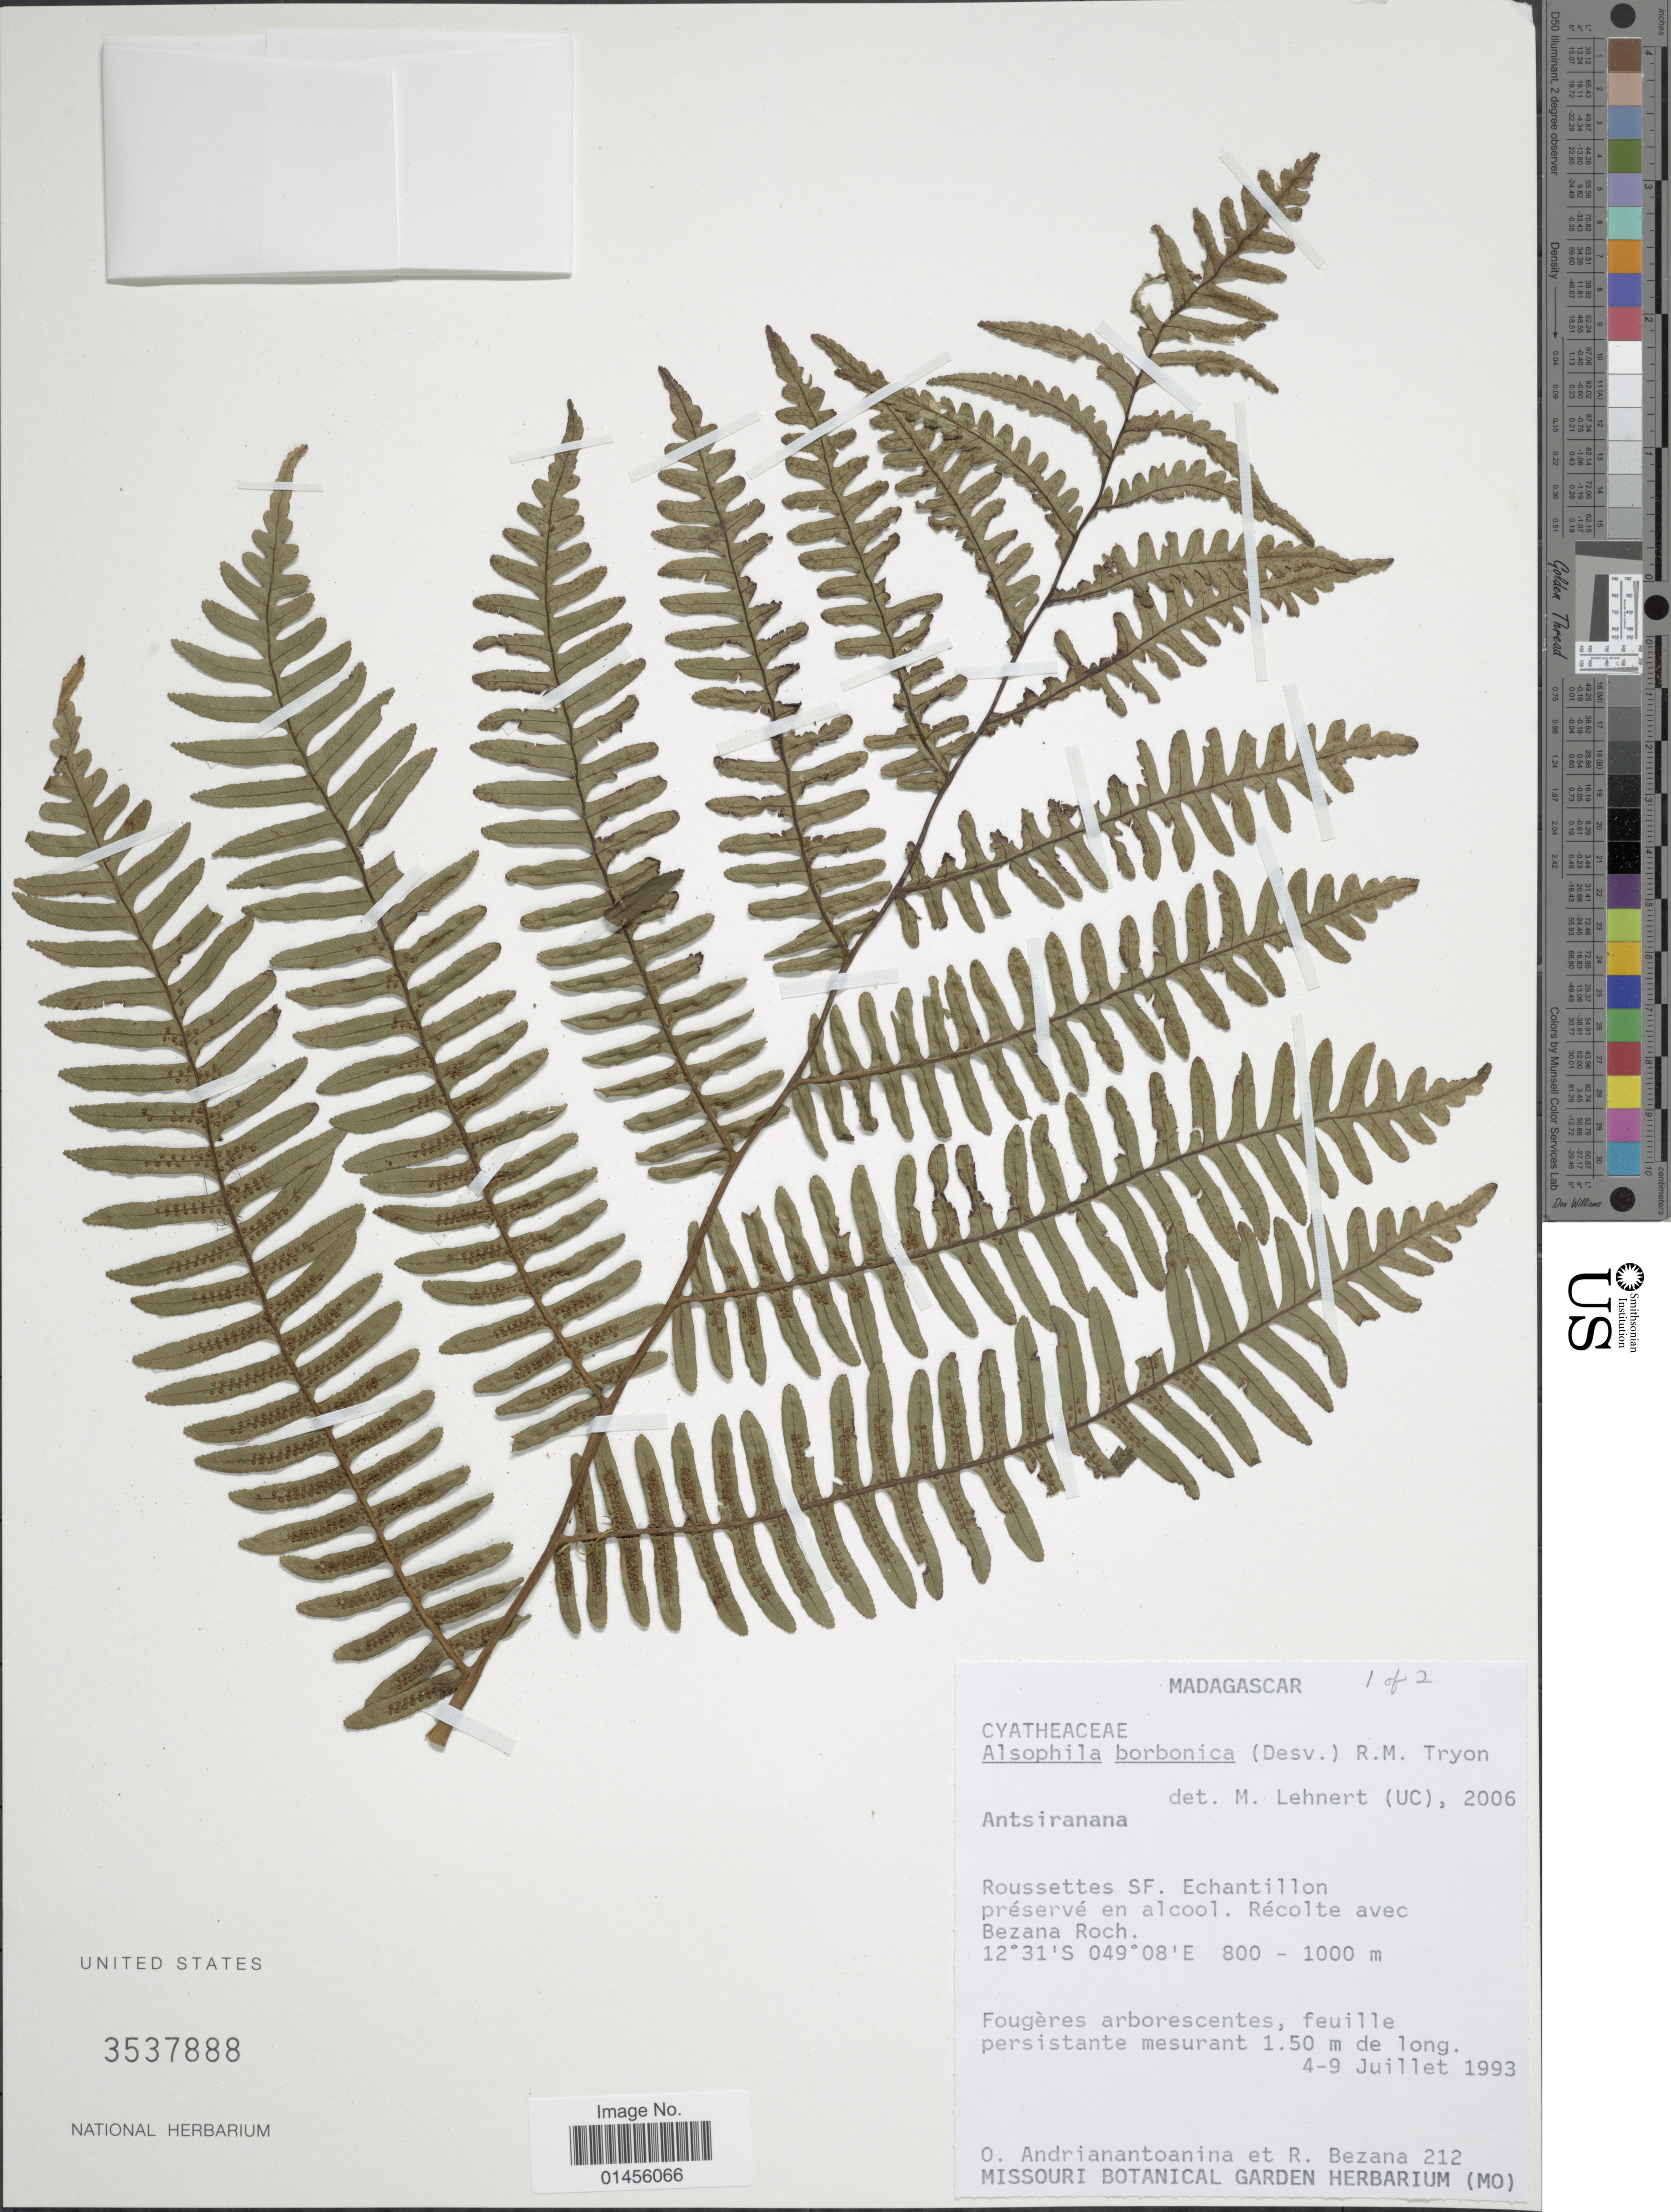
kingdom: Plantae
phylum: Tracheophyta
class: Polypodiopsida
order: Cyatheales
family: Cyatheaceae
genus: Alsophila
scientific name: Alsophila borbonica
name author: (Desv.) R.M. Tryon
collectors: O. Andrianantoanina & R. Bezana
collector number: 212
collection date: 1993-07-04/1993-07-09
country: Madagascar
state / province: Diana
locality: Roussettes SF. Echantillon preserve en alcool. Recolte avec Bezana Roch.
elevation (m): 800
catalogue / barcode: US 3537888